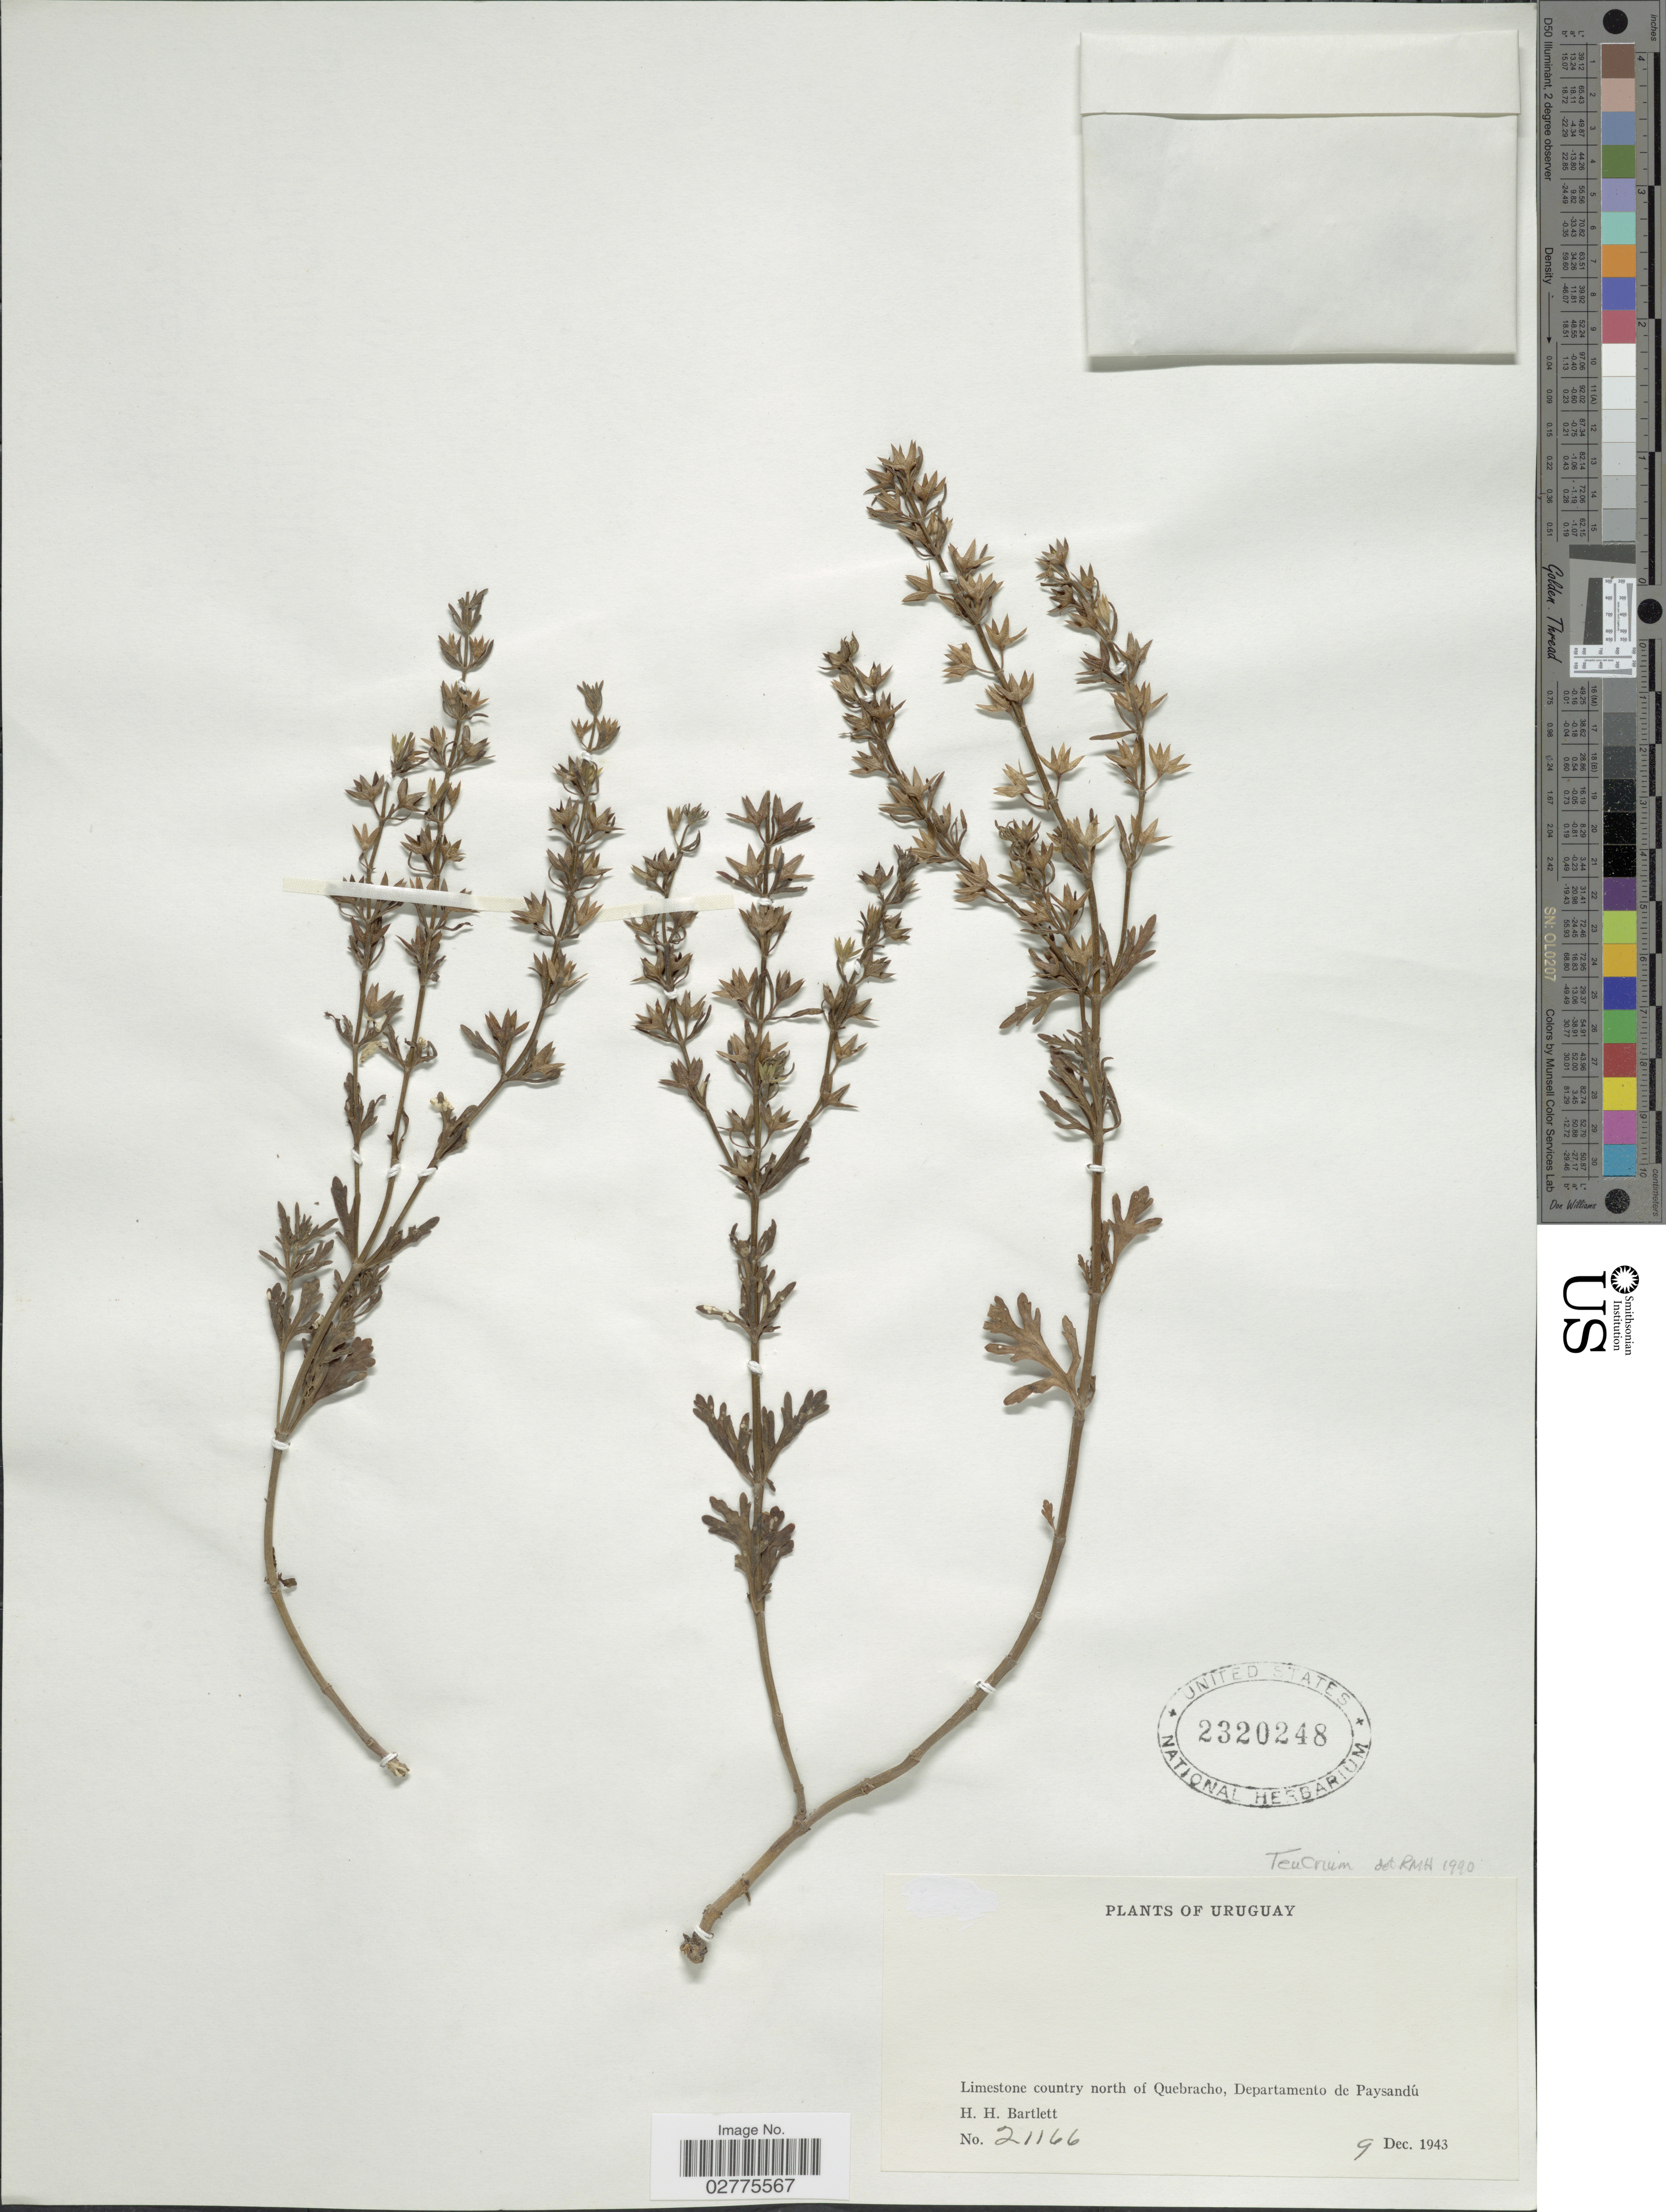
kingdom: Plantae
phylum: Tracheophyta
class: Magnoliopsida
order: Lamiales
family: Lamiaceae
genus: Teucrium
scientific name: Teucrium sp.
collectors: H. H. Bartlett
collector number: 21166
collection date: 1943-12-09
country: Uruguay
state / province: Paysandu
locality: Limestone country north of Quebracho, Departamento de Paysandú.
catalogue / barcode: US 2320248